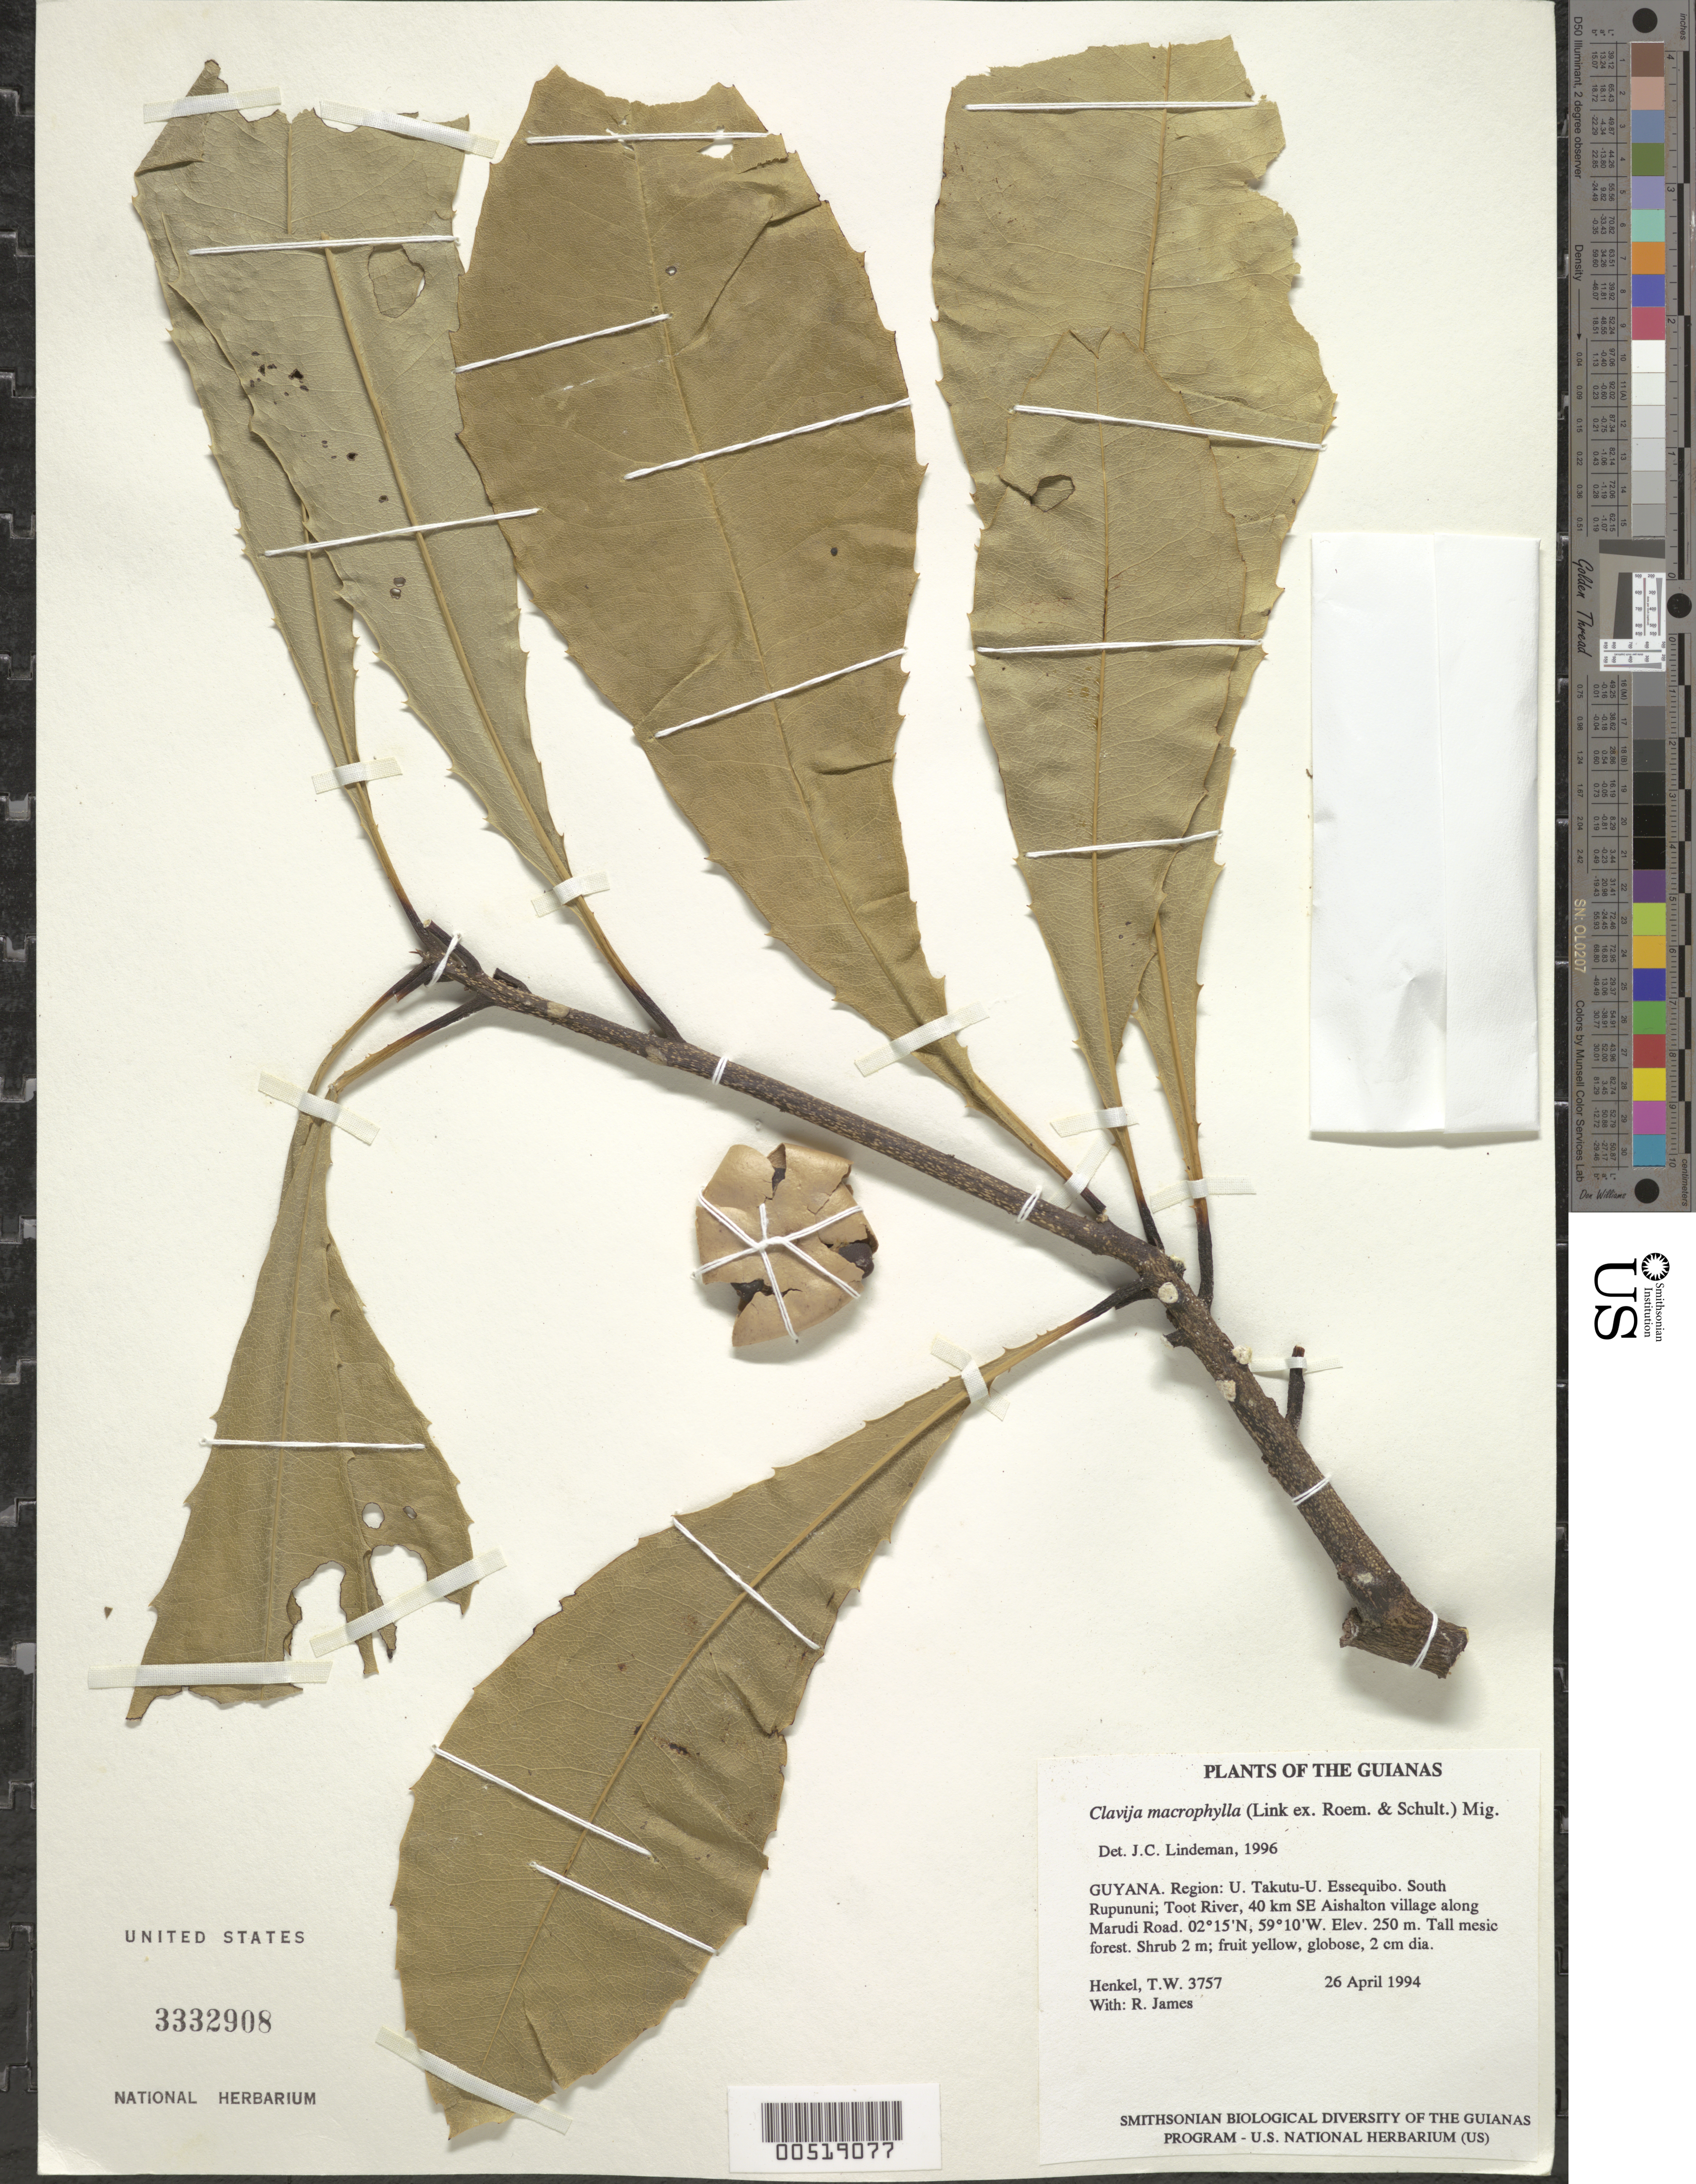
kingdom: Plantae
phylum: Tracheophyta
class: Magnoliopsida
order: Ericales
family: Primulaceae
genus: Clavija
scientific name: Clavija macrophylla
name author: (Link ex Roem. & Schult.) Miq.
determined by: Lindeman, J. C.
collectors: T. Henkel & R. James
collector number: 3757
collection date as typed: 26 April 1994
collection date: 1994-04-26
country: Guyana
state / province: U. Takutu-U. Essequibo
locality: South Rupununi; Toot River, 40 km SE Aishalton village along Marudi Road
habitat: Tall mesic forest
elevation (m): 250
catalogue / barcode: US 3332908